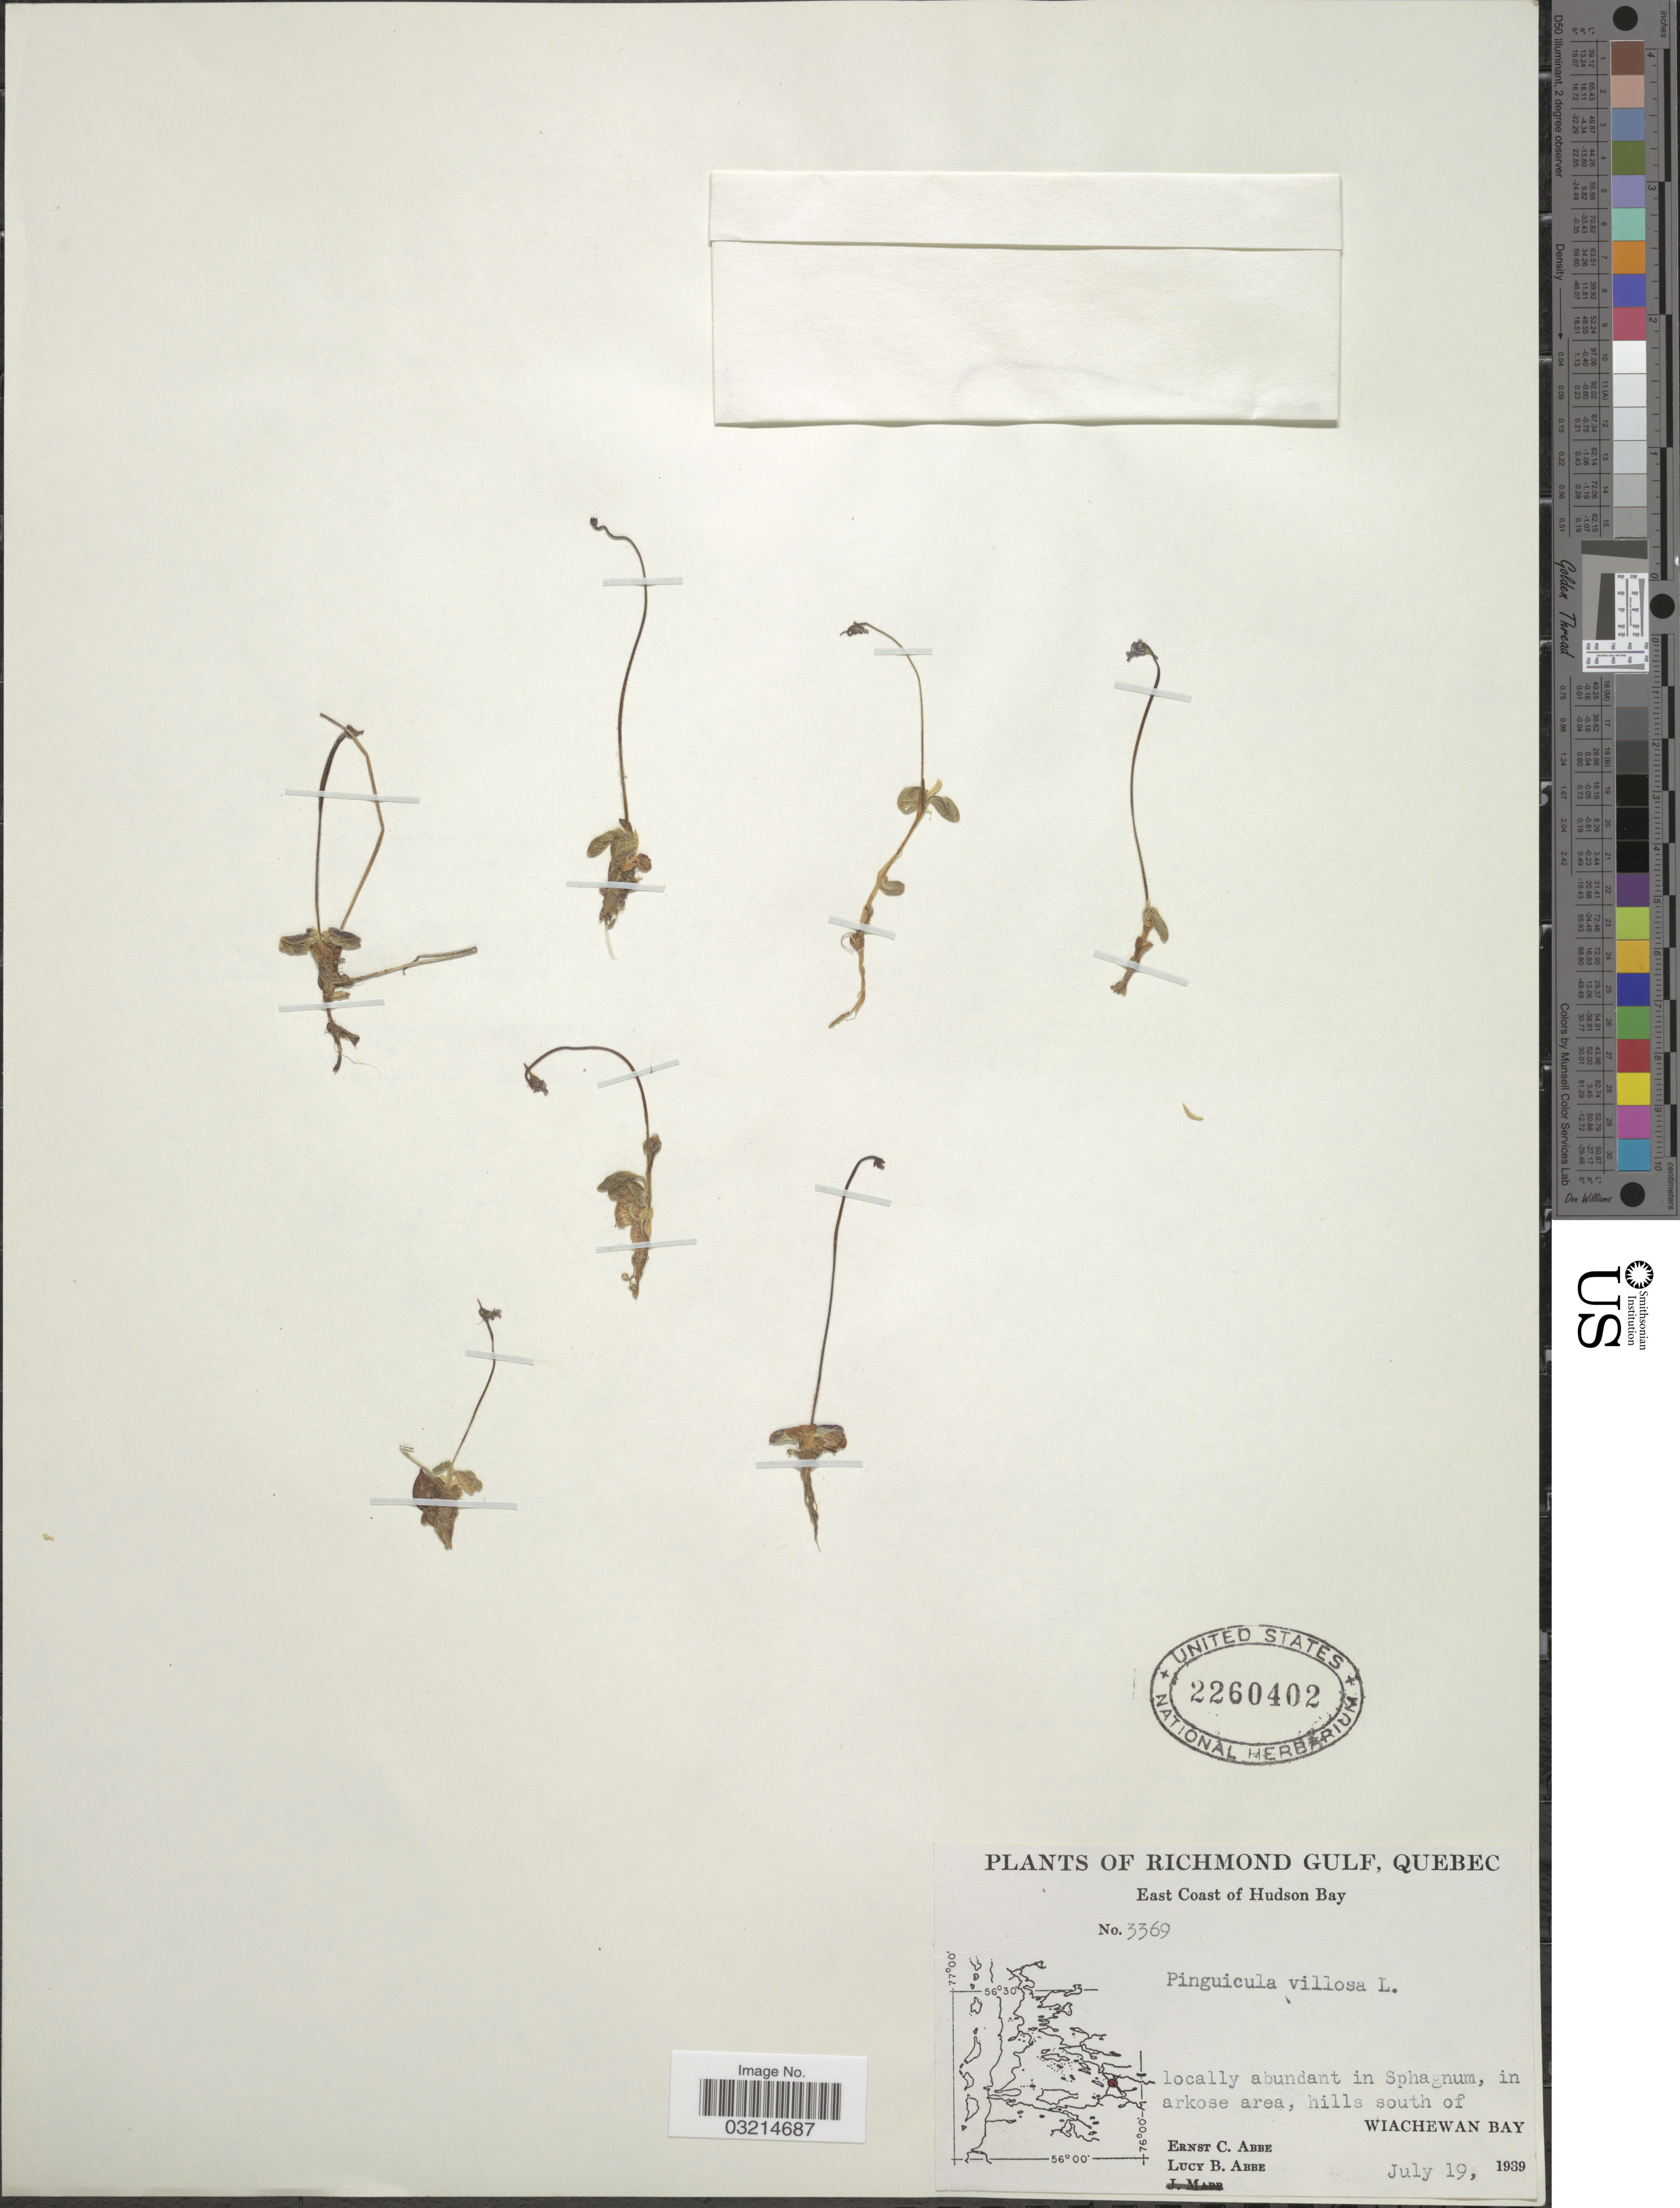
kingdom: Plantae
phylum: Tracheophyta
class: Magnoliopsida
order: Lamiales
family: Lentibulariaceae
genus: Pinguicula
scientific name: Pinguicula villosa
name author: L.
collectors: E. C. Abbe & L. B. Abbe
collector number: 3369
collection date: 1939-07-19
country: Canada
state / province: Quebec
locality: Richmond Gulf, East Coast of Hudson Bay, hills south of Wiachewan Bay.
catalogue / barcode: US 2260402